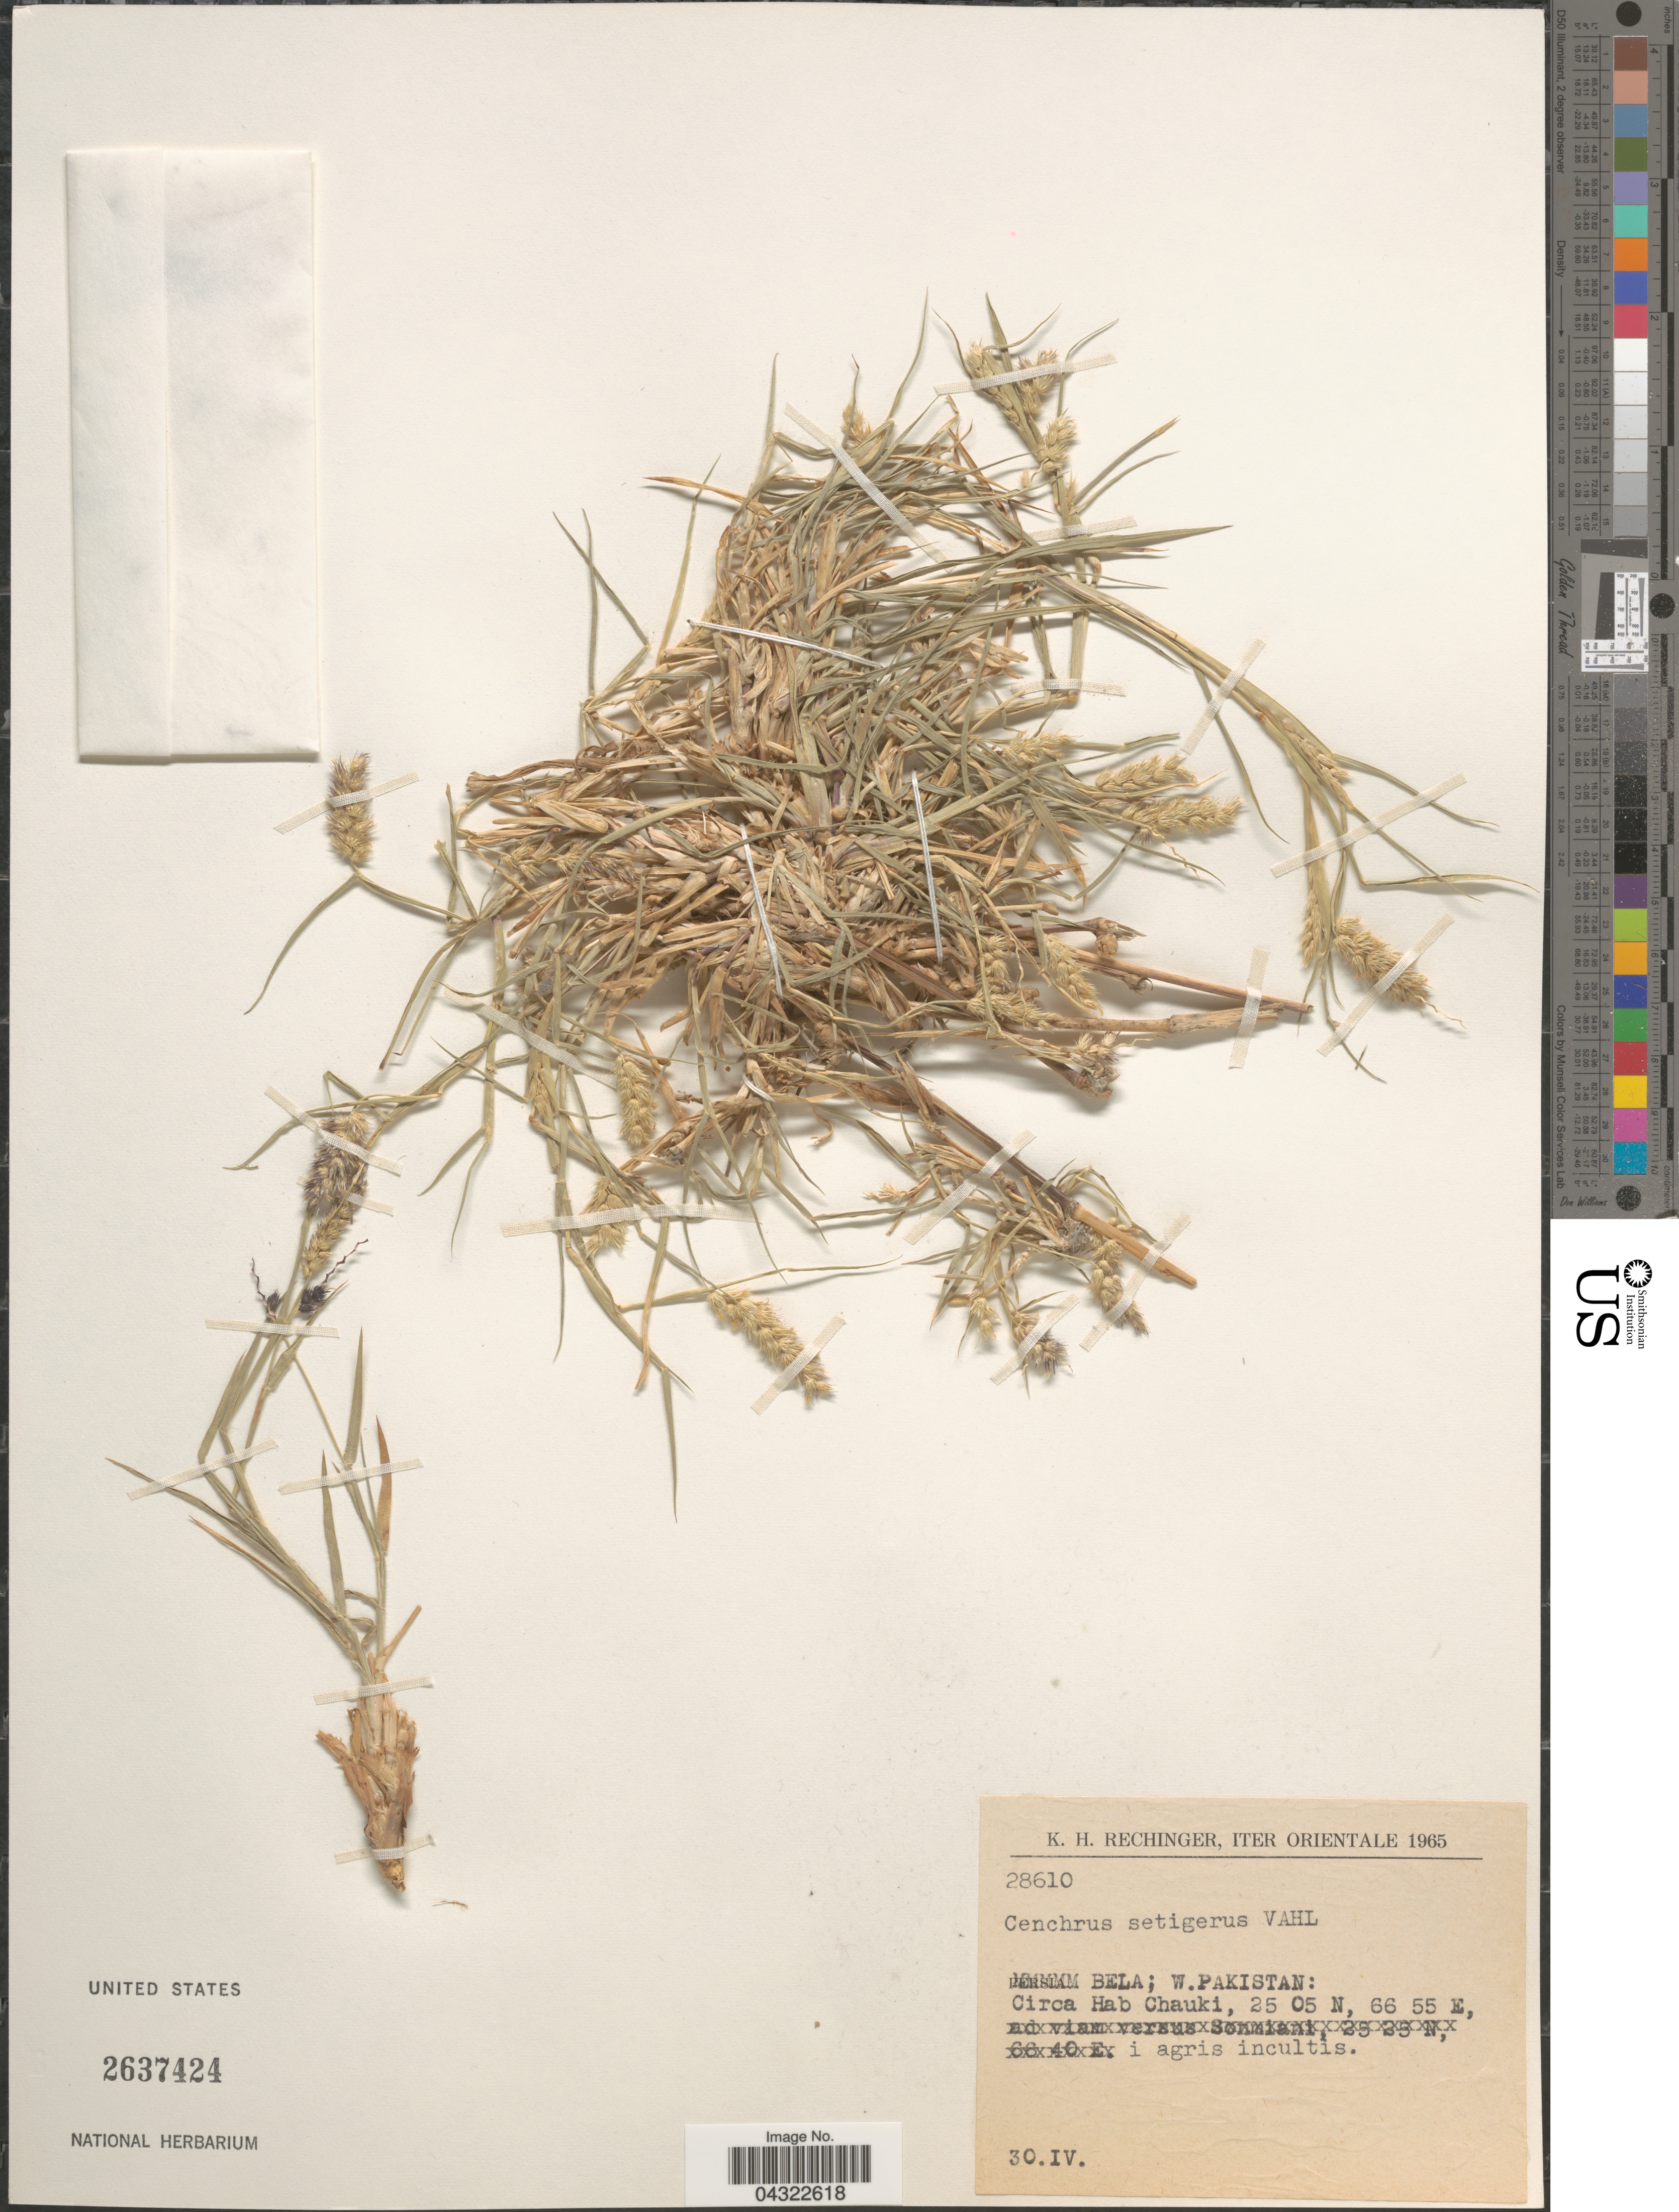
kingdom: Plantae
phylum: Tracheophyta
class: Liliopsida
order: Poales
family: Poaceae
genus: Cenchrus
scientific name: Cenchrus setiger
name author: Vahl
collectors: K. H. Rechinger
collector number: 28610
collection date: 1965-04-30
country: Pakistan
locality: Iter Orientale 1965. Bela; W. Pakistan: Circa Hab Chauki, i agris incultis.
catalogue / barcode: US 2637424